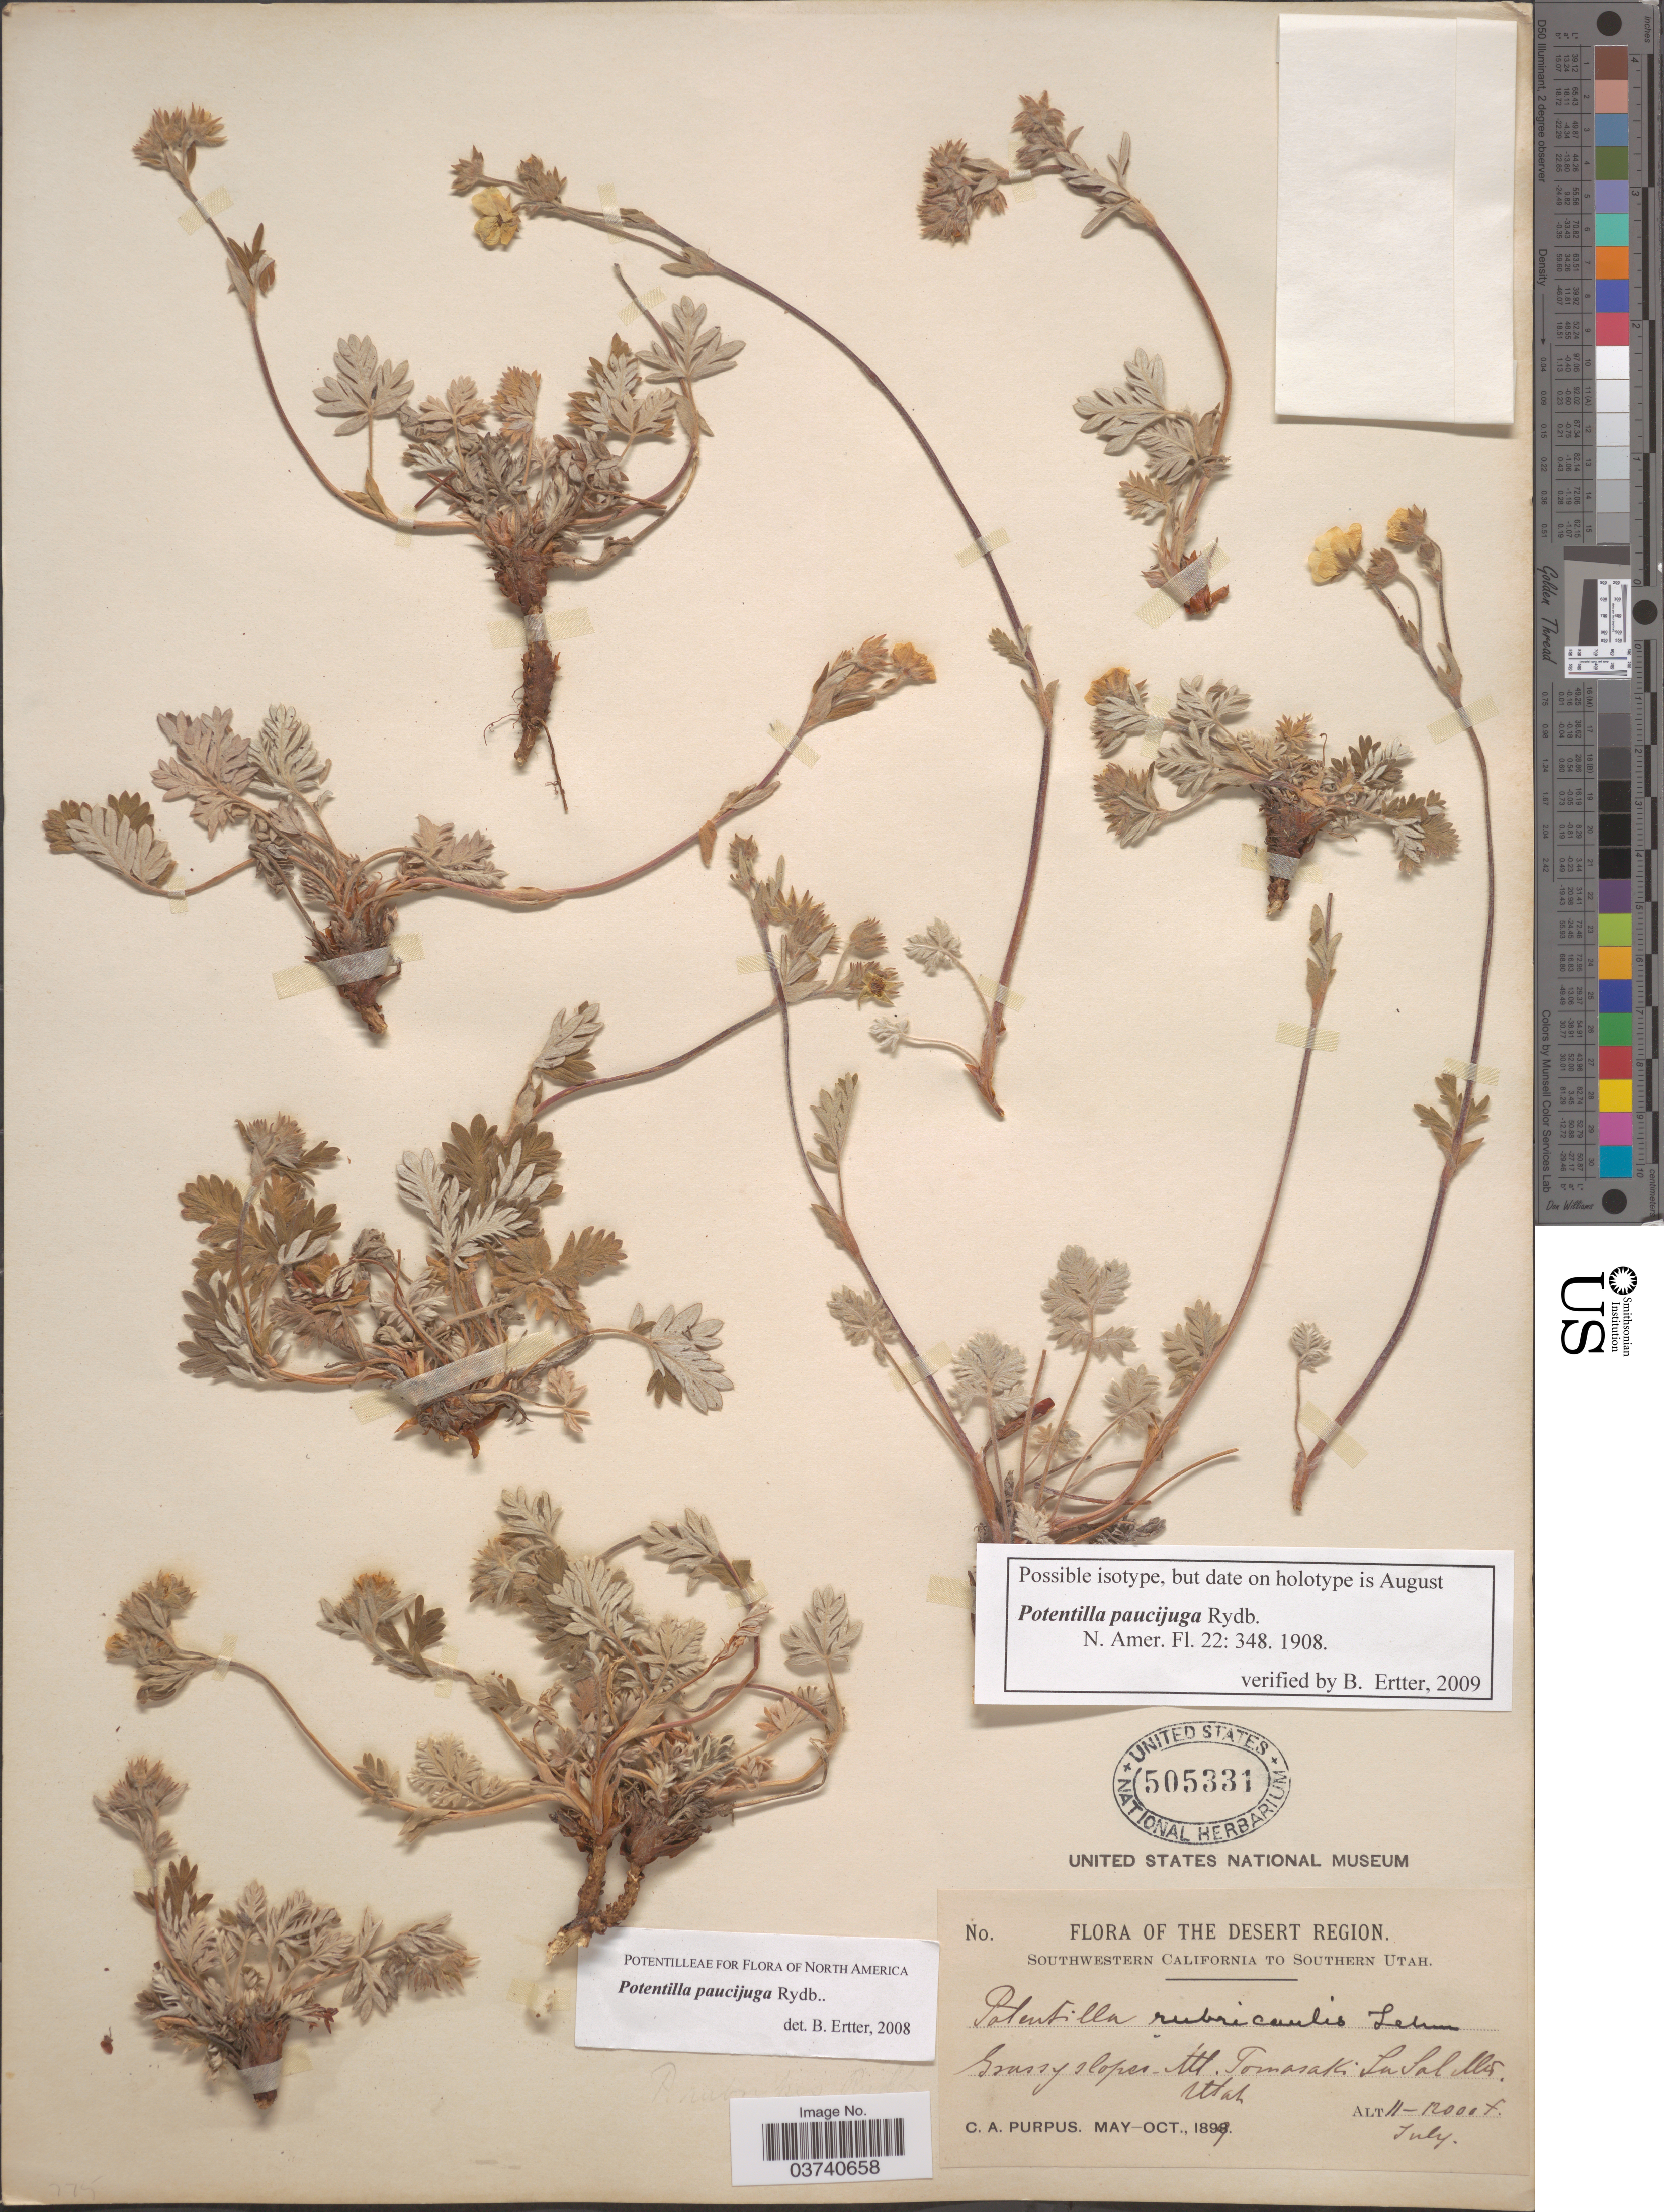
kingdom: Plantae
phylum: Tracheophyta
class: Magnoliopsida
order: Rosales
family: Rosaceae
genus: Potentilla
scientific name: Potentilla paucijuga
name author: Rydb.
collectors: C. A. Purpus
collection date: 1899-07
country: United States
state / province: Utah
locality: The Desert Region. Southwestern California to Southern Utah. Mt. Tomasaki La Sal Mts.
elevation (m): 3353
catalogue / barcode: US 505331